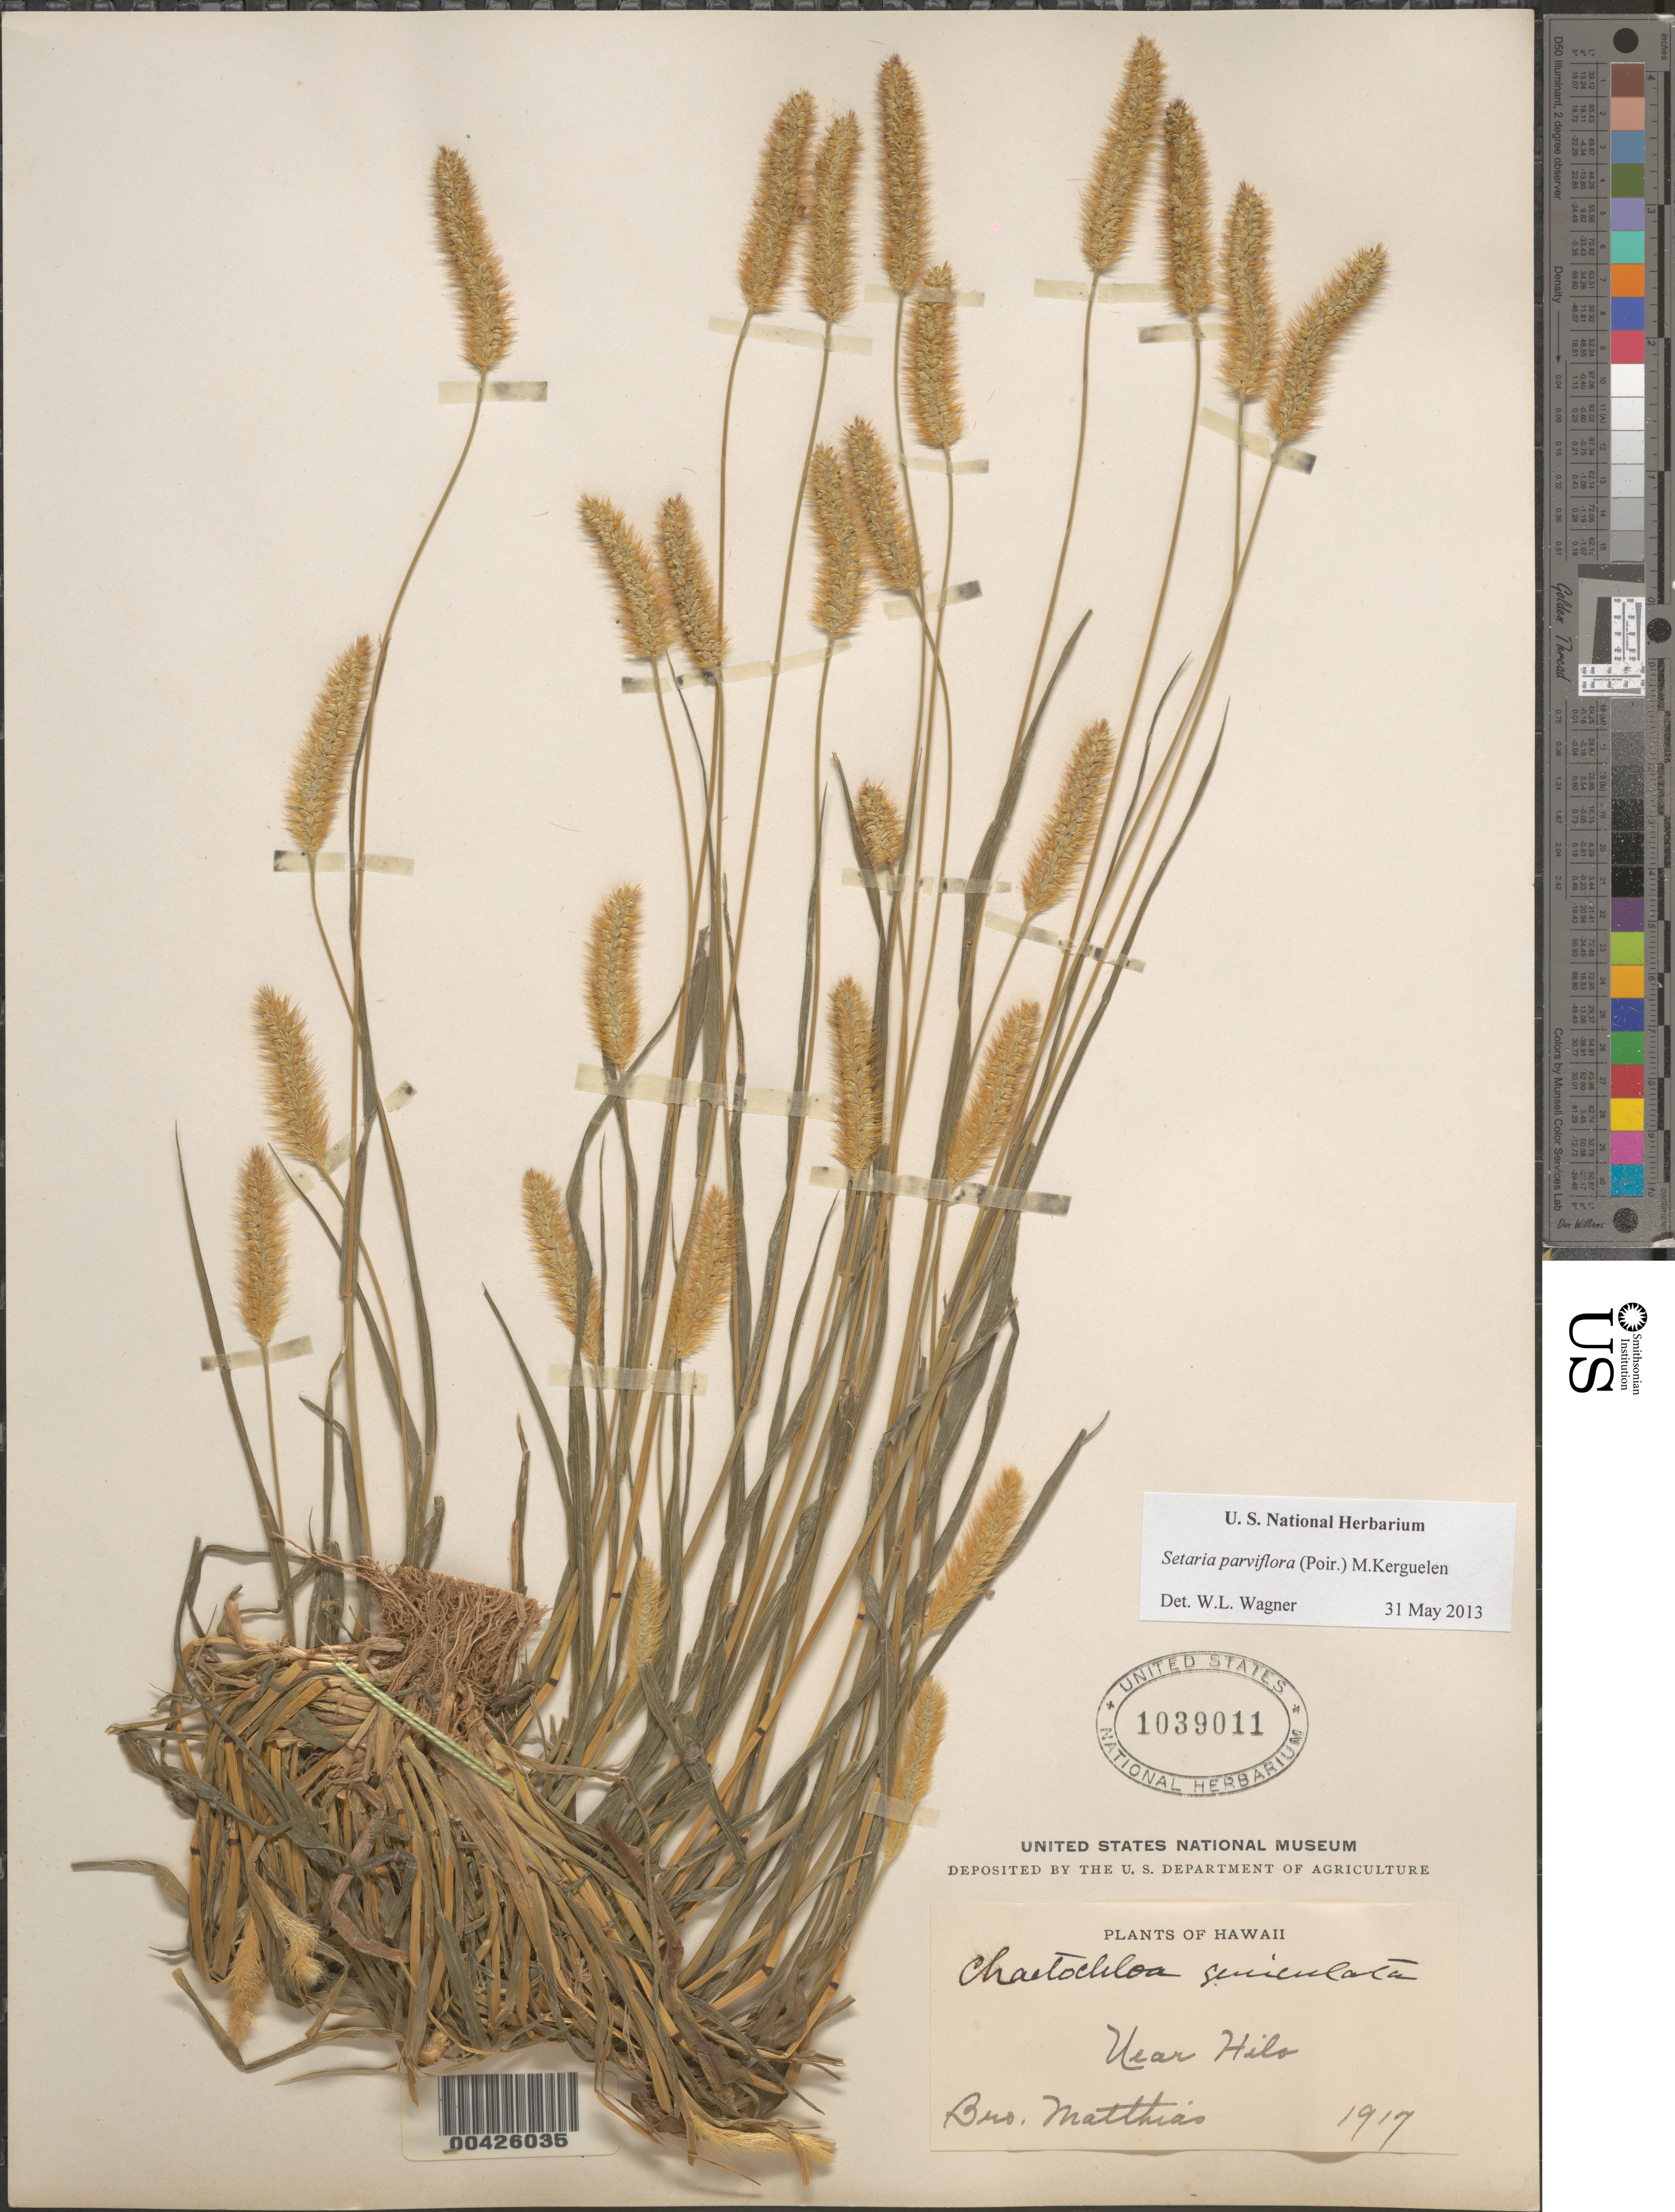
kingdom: Plantae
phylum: Tracheophyta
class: Liliopsida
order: Poales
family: Poaceae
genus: Setaria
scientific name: Setaria parviflora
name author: (Poir.) Kerguélen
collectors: B. Matthias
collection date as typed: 1917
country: United States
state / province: Hawaii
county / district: Hawaii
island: Hawaii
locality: Near Hilo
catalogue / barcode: US 1039011